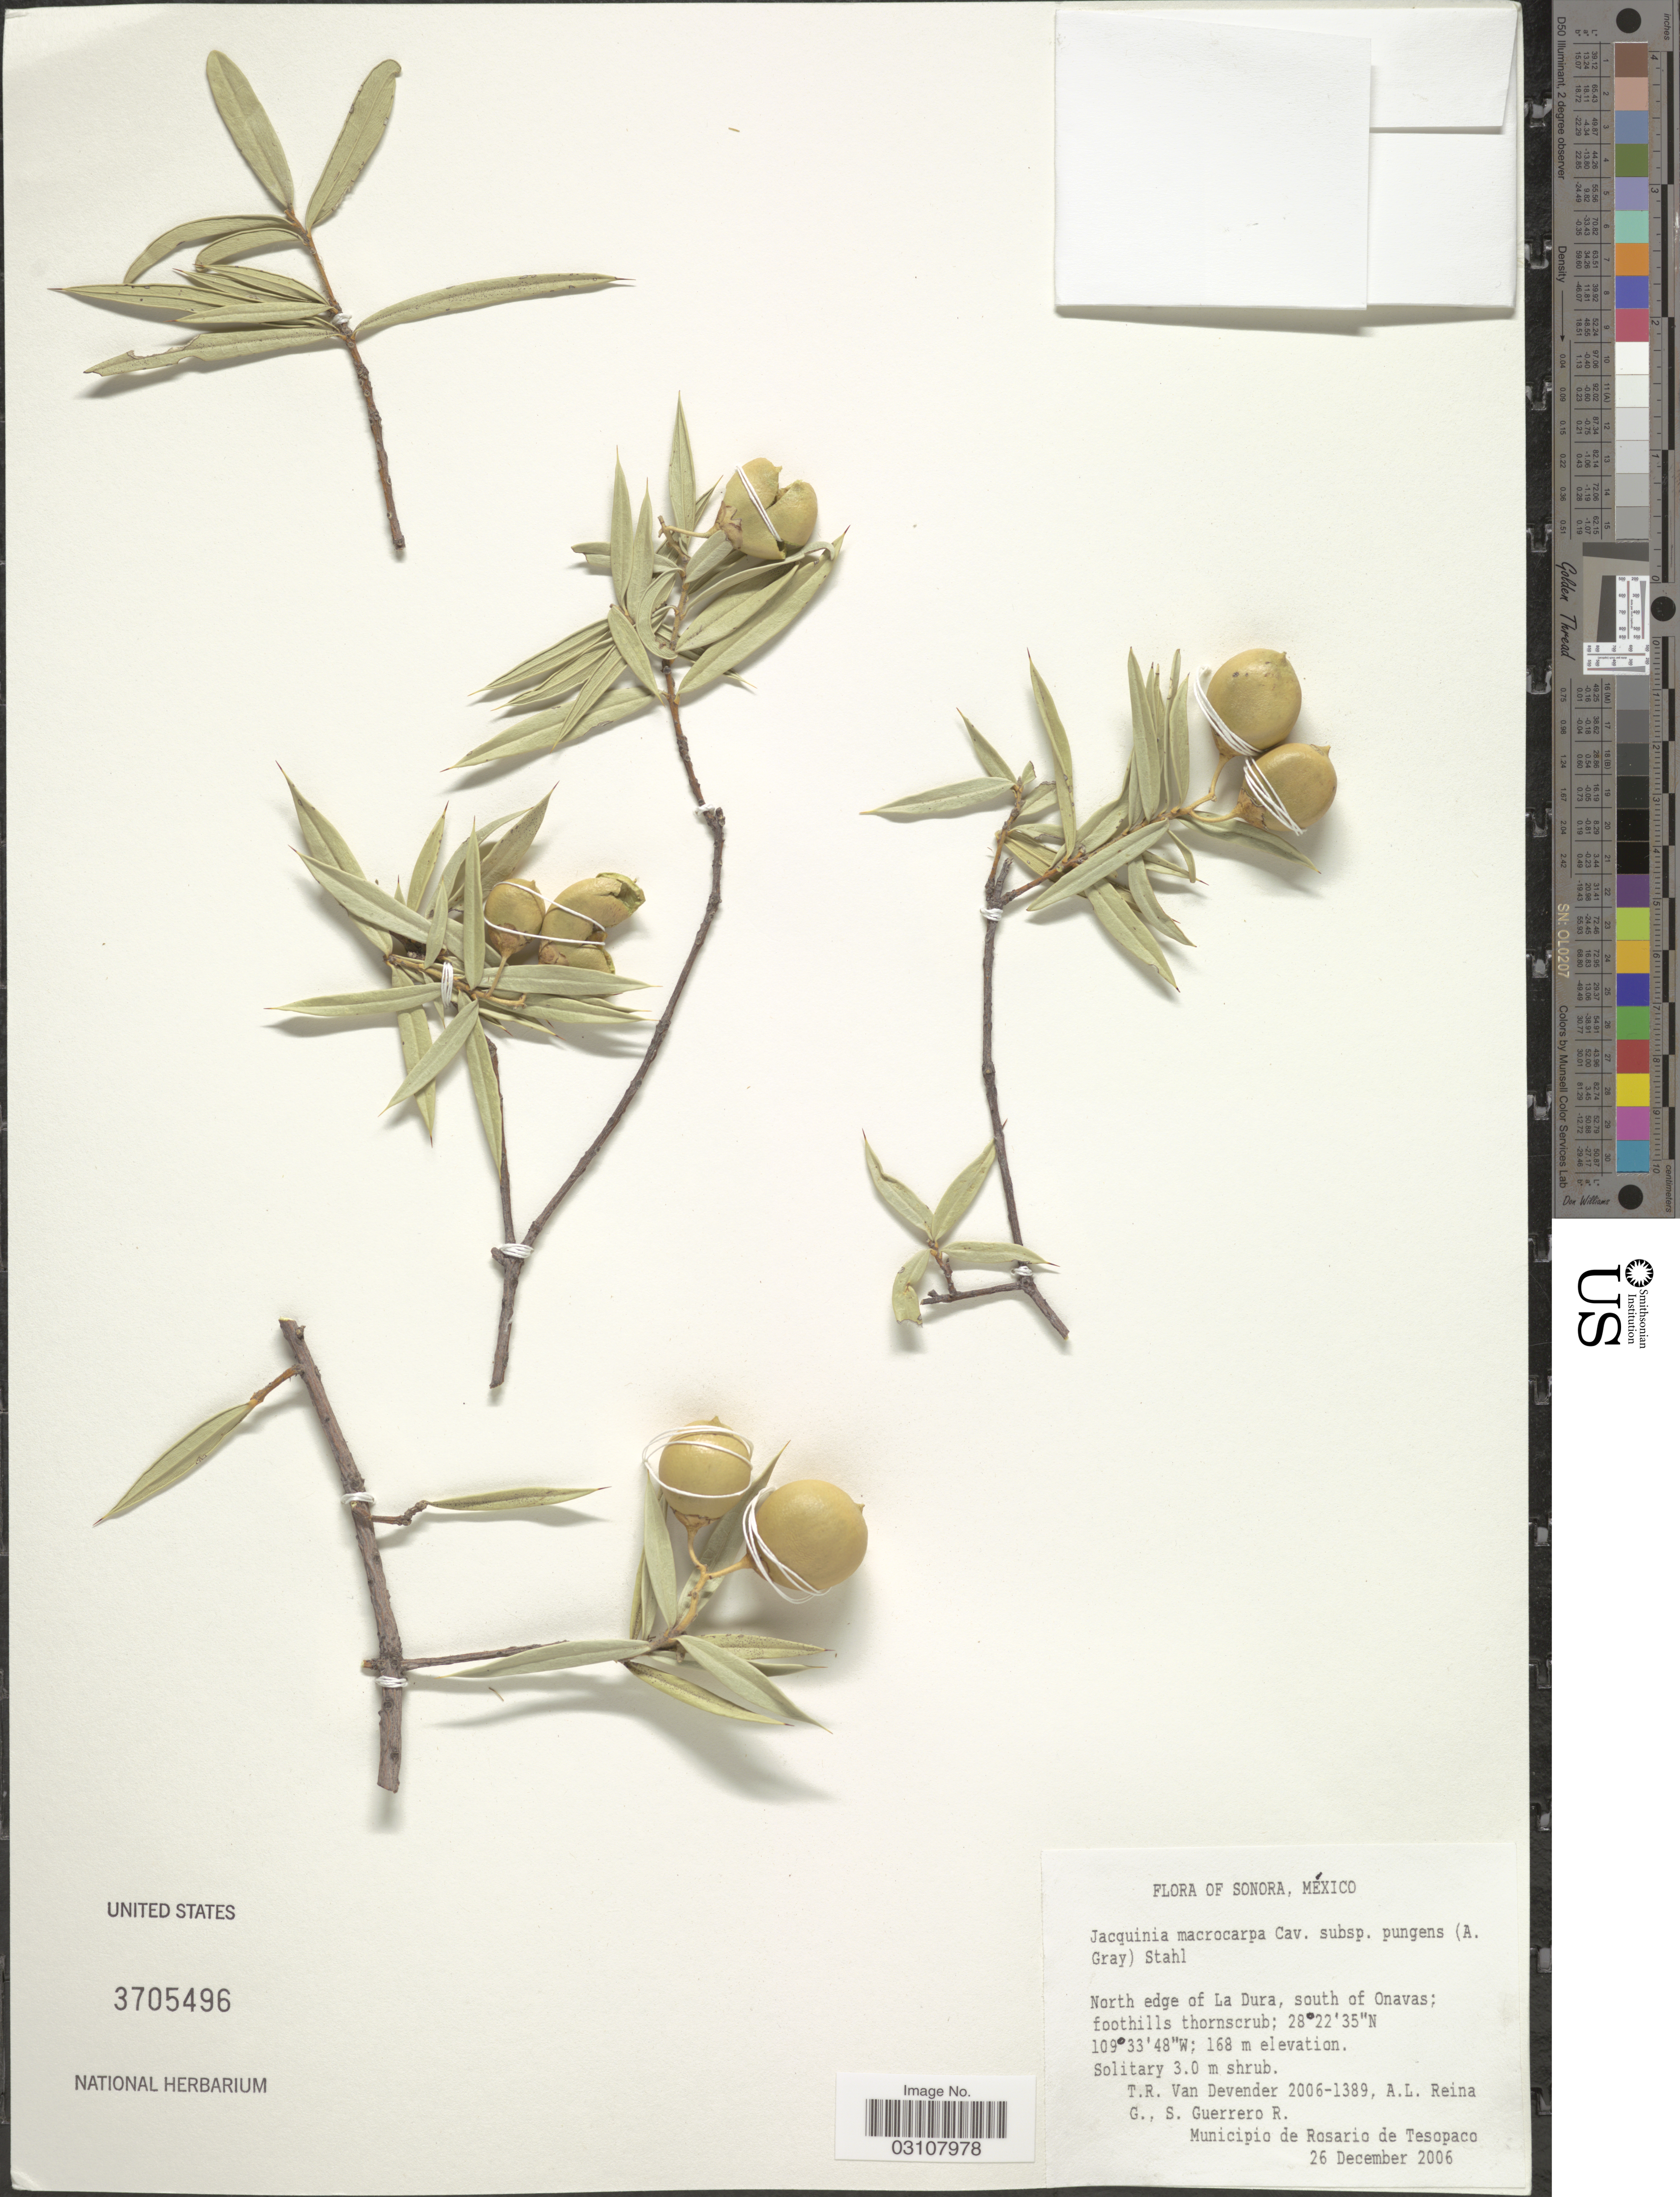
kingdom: Plantae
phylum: Tracheophyta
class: Magnoliopsida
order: Ericales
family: Primulaceae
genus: Jacquinia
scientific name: Jacquinia macrocarpa subsp. pungens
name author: Cav.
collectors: T. R. Van Devender, A. L. Reina G. & S. Guerrero R.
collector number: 2006-1389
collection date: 2006-12-26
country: Mexico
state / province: Sonora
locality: North edge of La Dura, south of Onavas. Municipio de Rosario de Tesopaco.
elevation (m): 168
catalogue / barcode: US 3705496